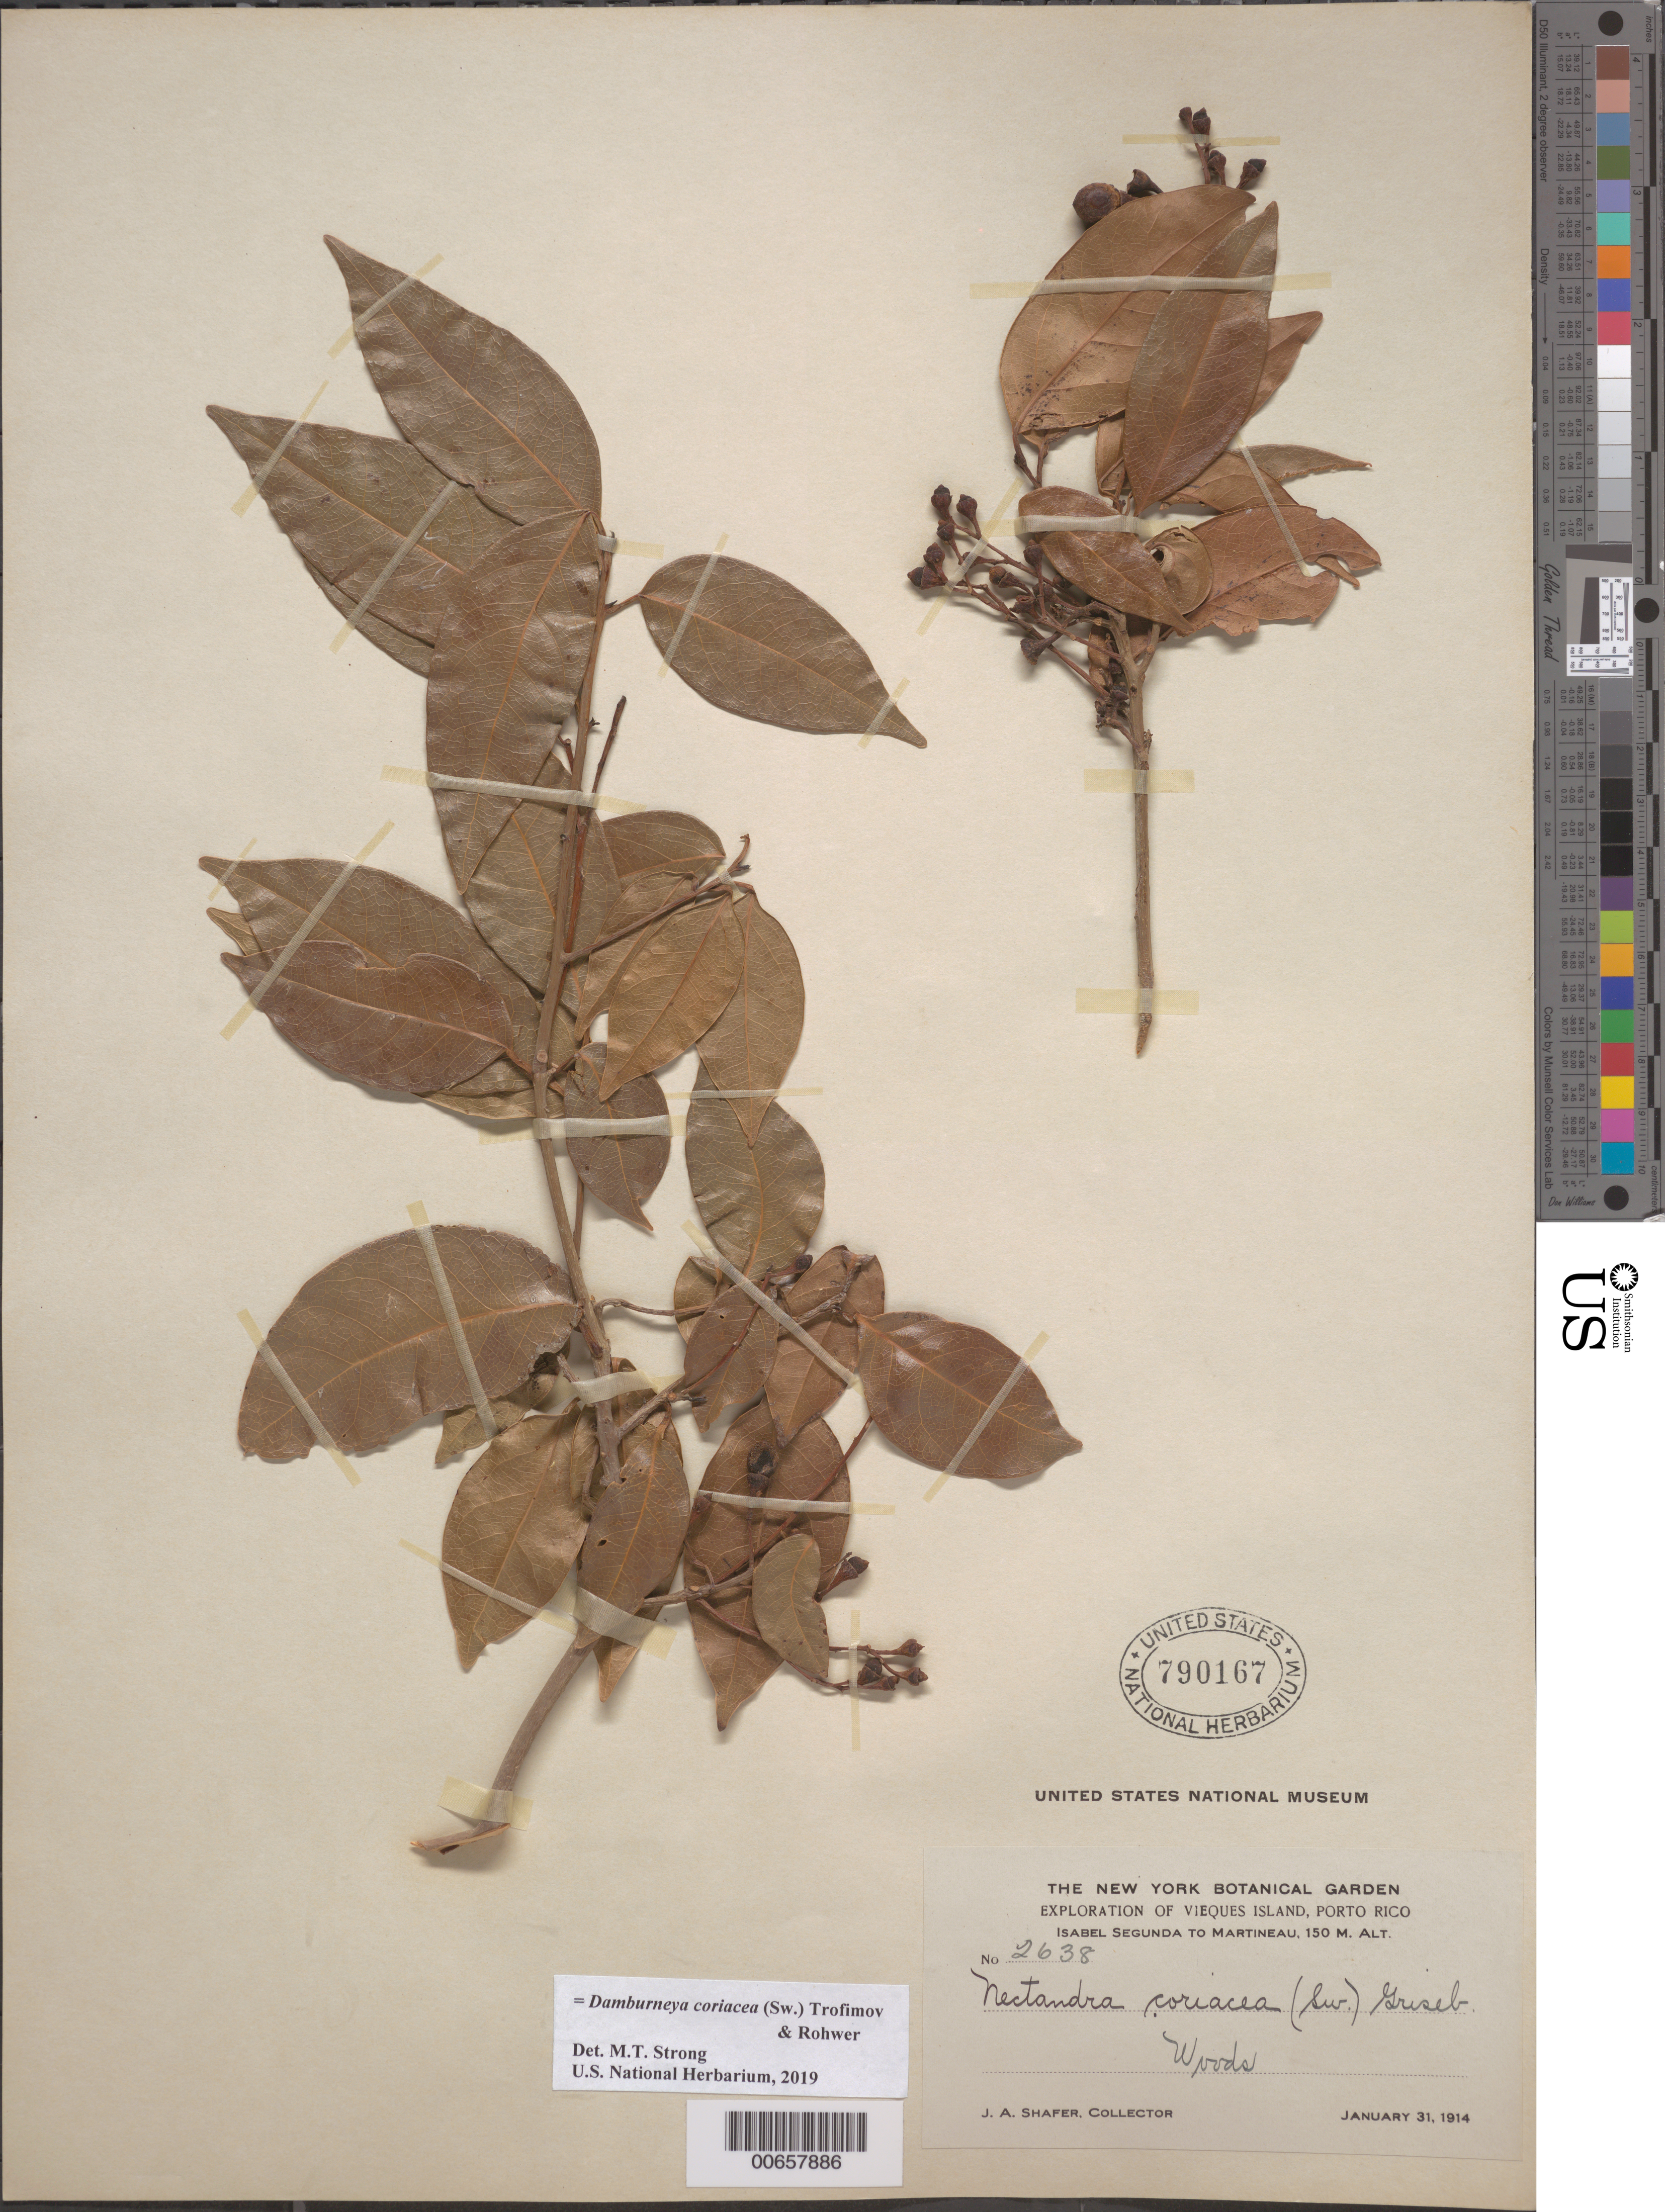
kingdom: Plantae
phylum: Tracheophyta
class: Magnoliopsida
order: Laurales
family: Lauraceae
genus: Damburneya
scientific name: Damburneya coriacea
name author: (Sw.) Trofimov & Rohwer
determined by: Strong, M. T., (US), Smithsonian Institution - National Museum of Natural History (UNITED STATES)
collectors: J. A. Shafer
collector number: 2638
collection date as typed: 31 Jan 1914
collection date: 1914-01-31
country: Puerto Rico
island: Vieques Island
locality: Isabel Segunda to Martineau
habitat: Woods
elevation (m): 150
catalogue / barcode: US 790167